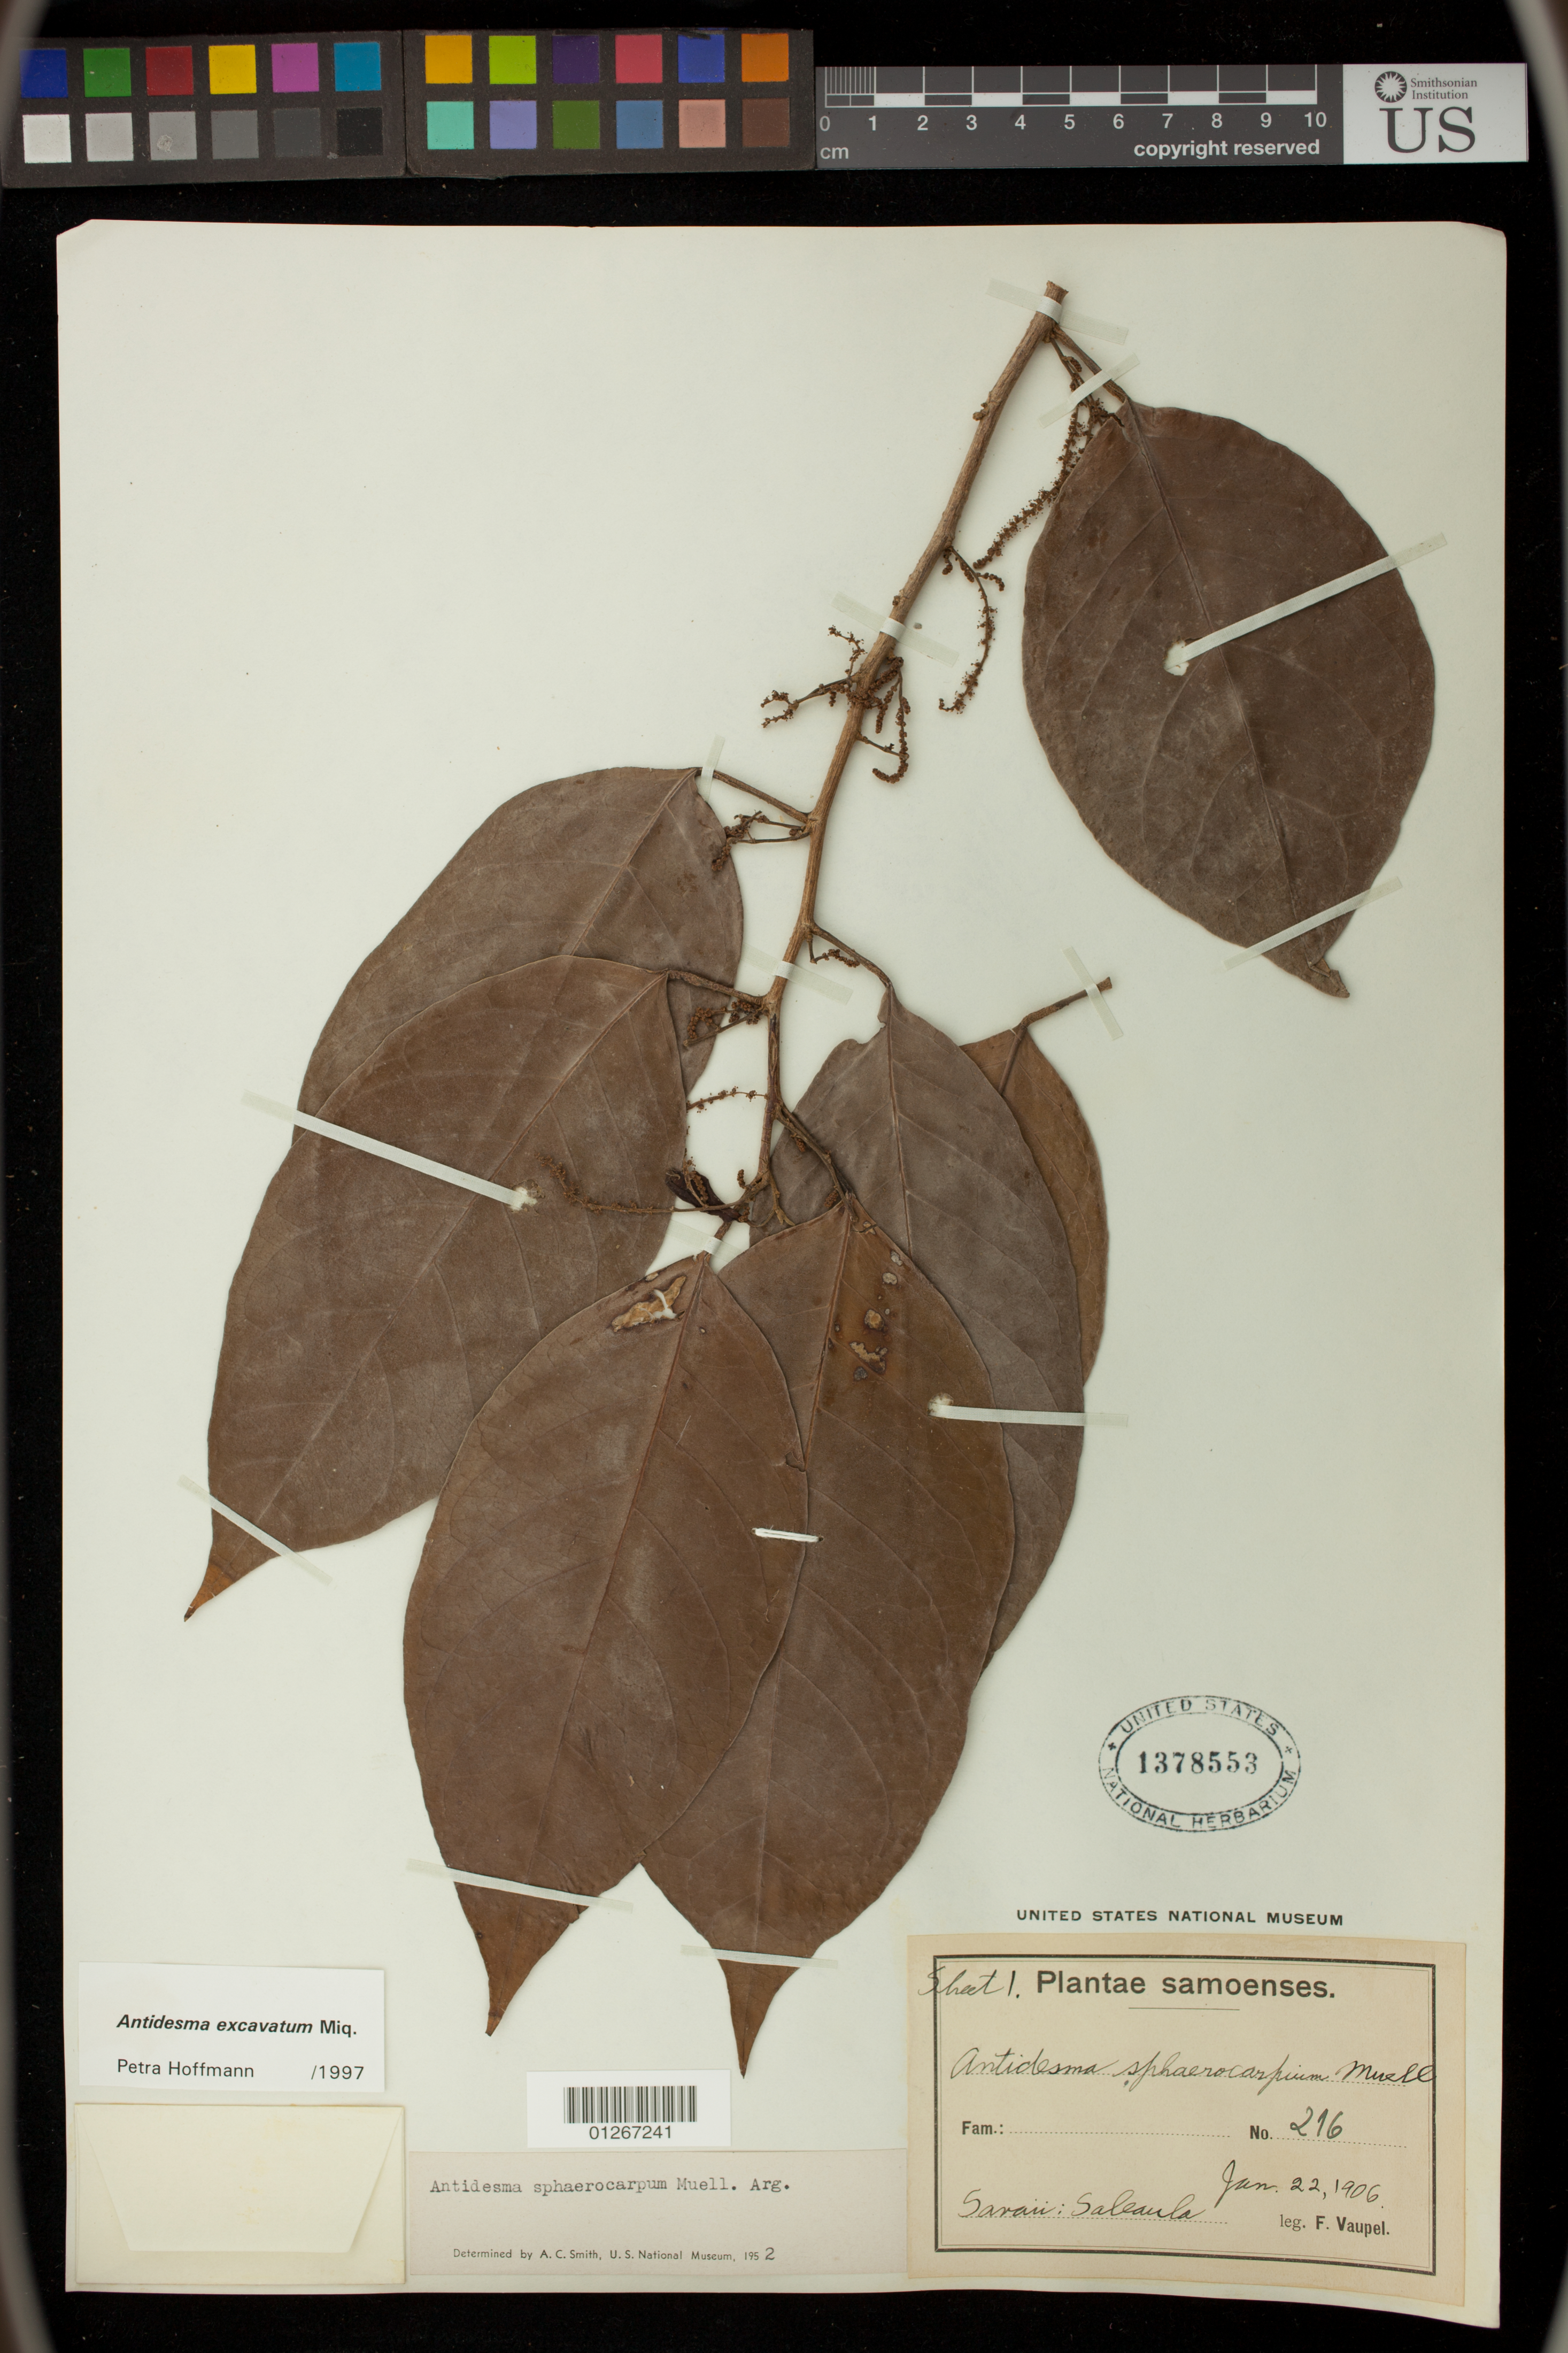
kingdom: Plantae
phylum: Tracheophyta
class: Magnoliopsida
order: Malpighiales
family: Phyllanthaceae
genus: Antidesma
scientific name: Antidesma excavatum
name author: Miq.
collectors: F. Vaupel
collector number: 216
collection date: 1906-01-22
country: Samoa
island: Savai'i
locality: Savaii; Saleaula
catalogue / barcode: US 1378553